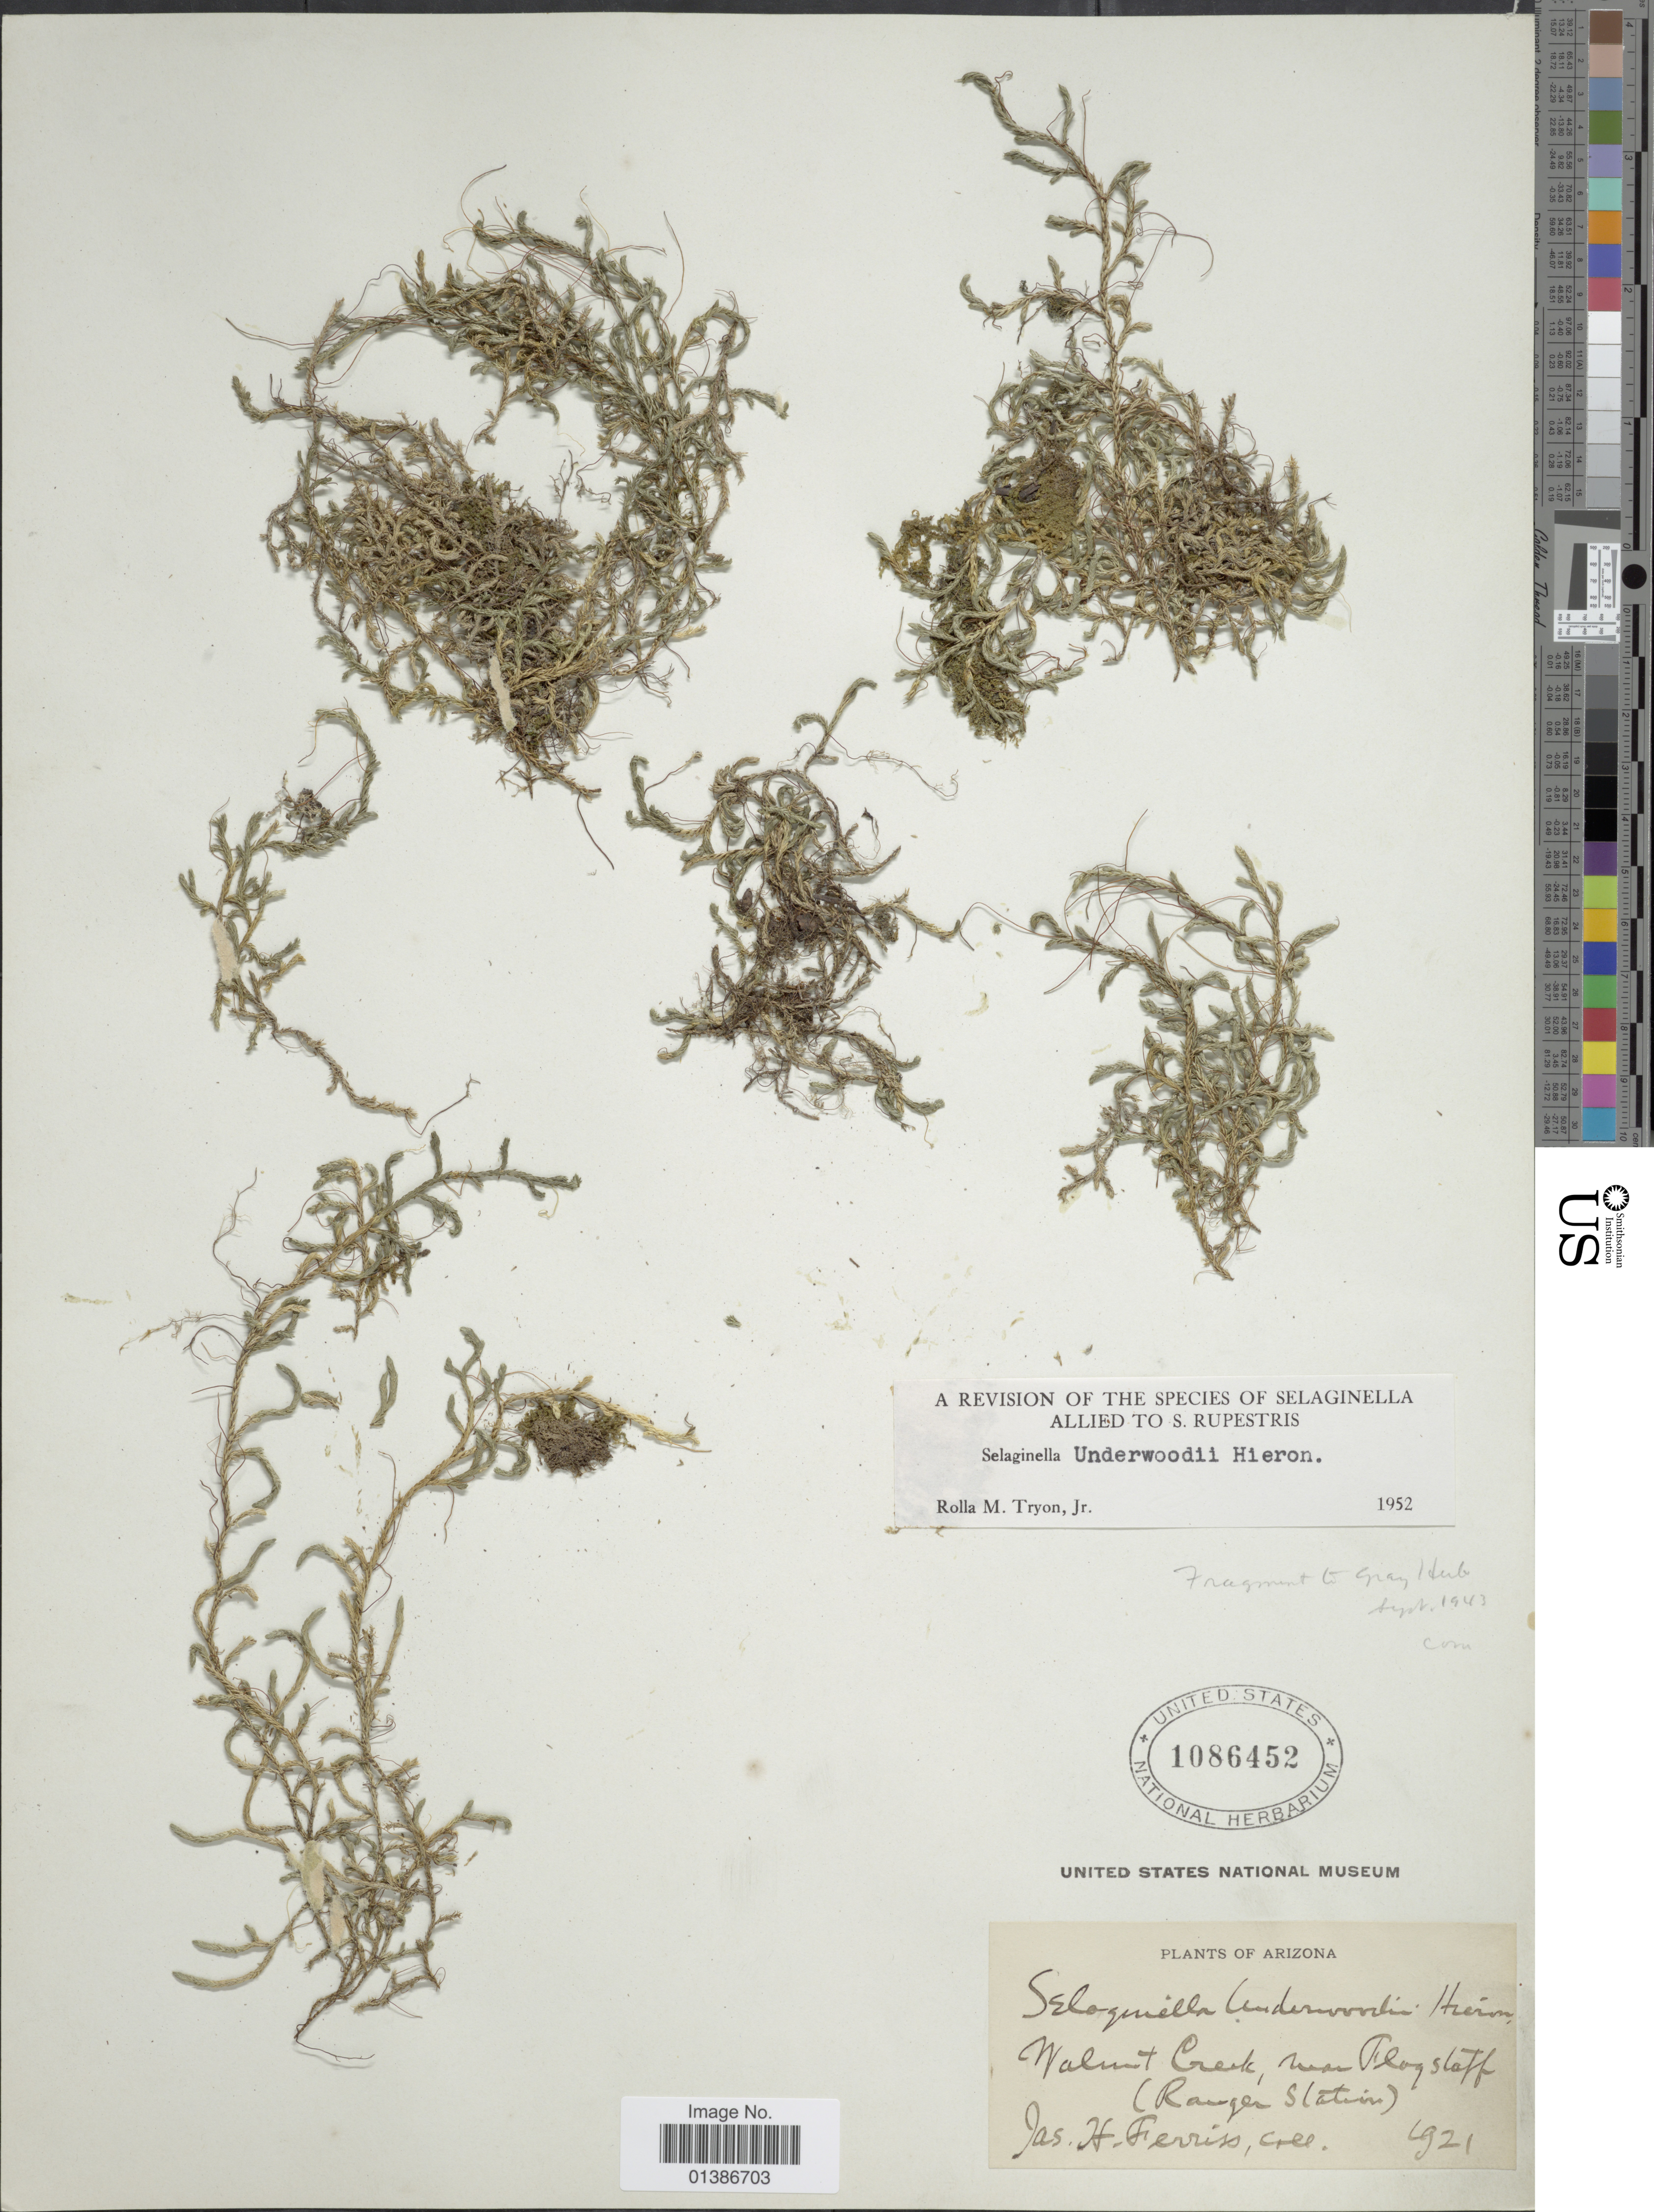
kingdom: Plantae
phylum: Tracheophyta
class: Lycopodiopsida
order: Selaginellales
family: Selaginellaceae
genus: Selaginella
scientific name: Selaginella underwoodii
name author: Hieron.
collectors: J. Ferriss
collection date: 1921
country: United States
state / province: Arizona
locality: Walnut Creek, near Flagstaff (Ranger Station).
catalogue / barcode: US 1086452